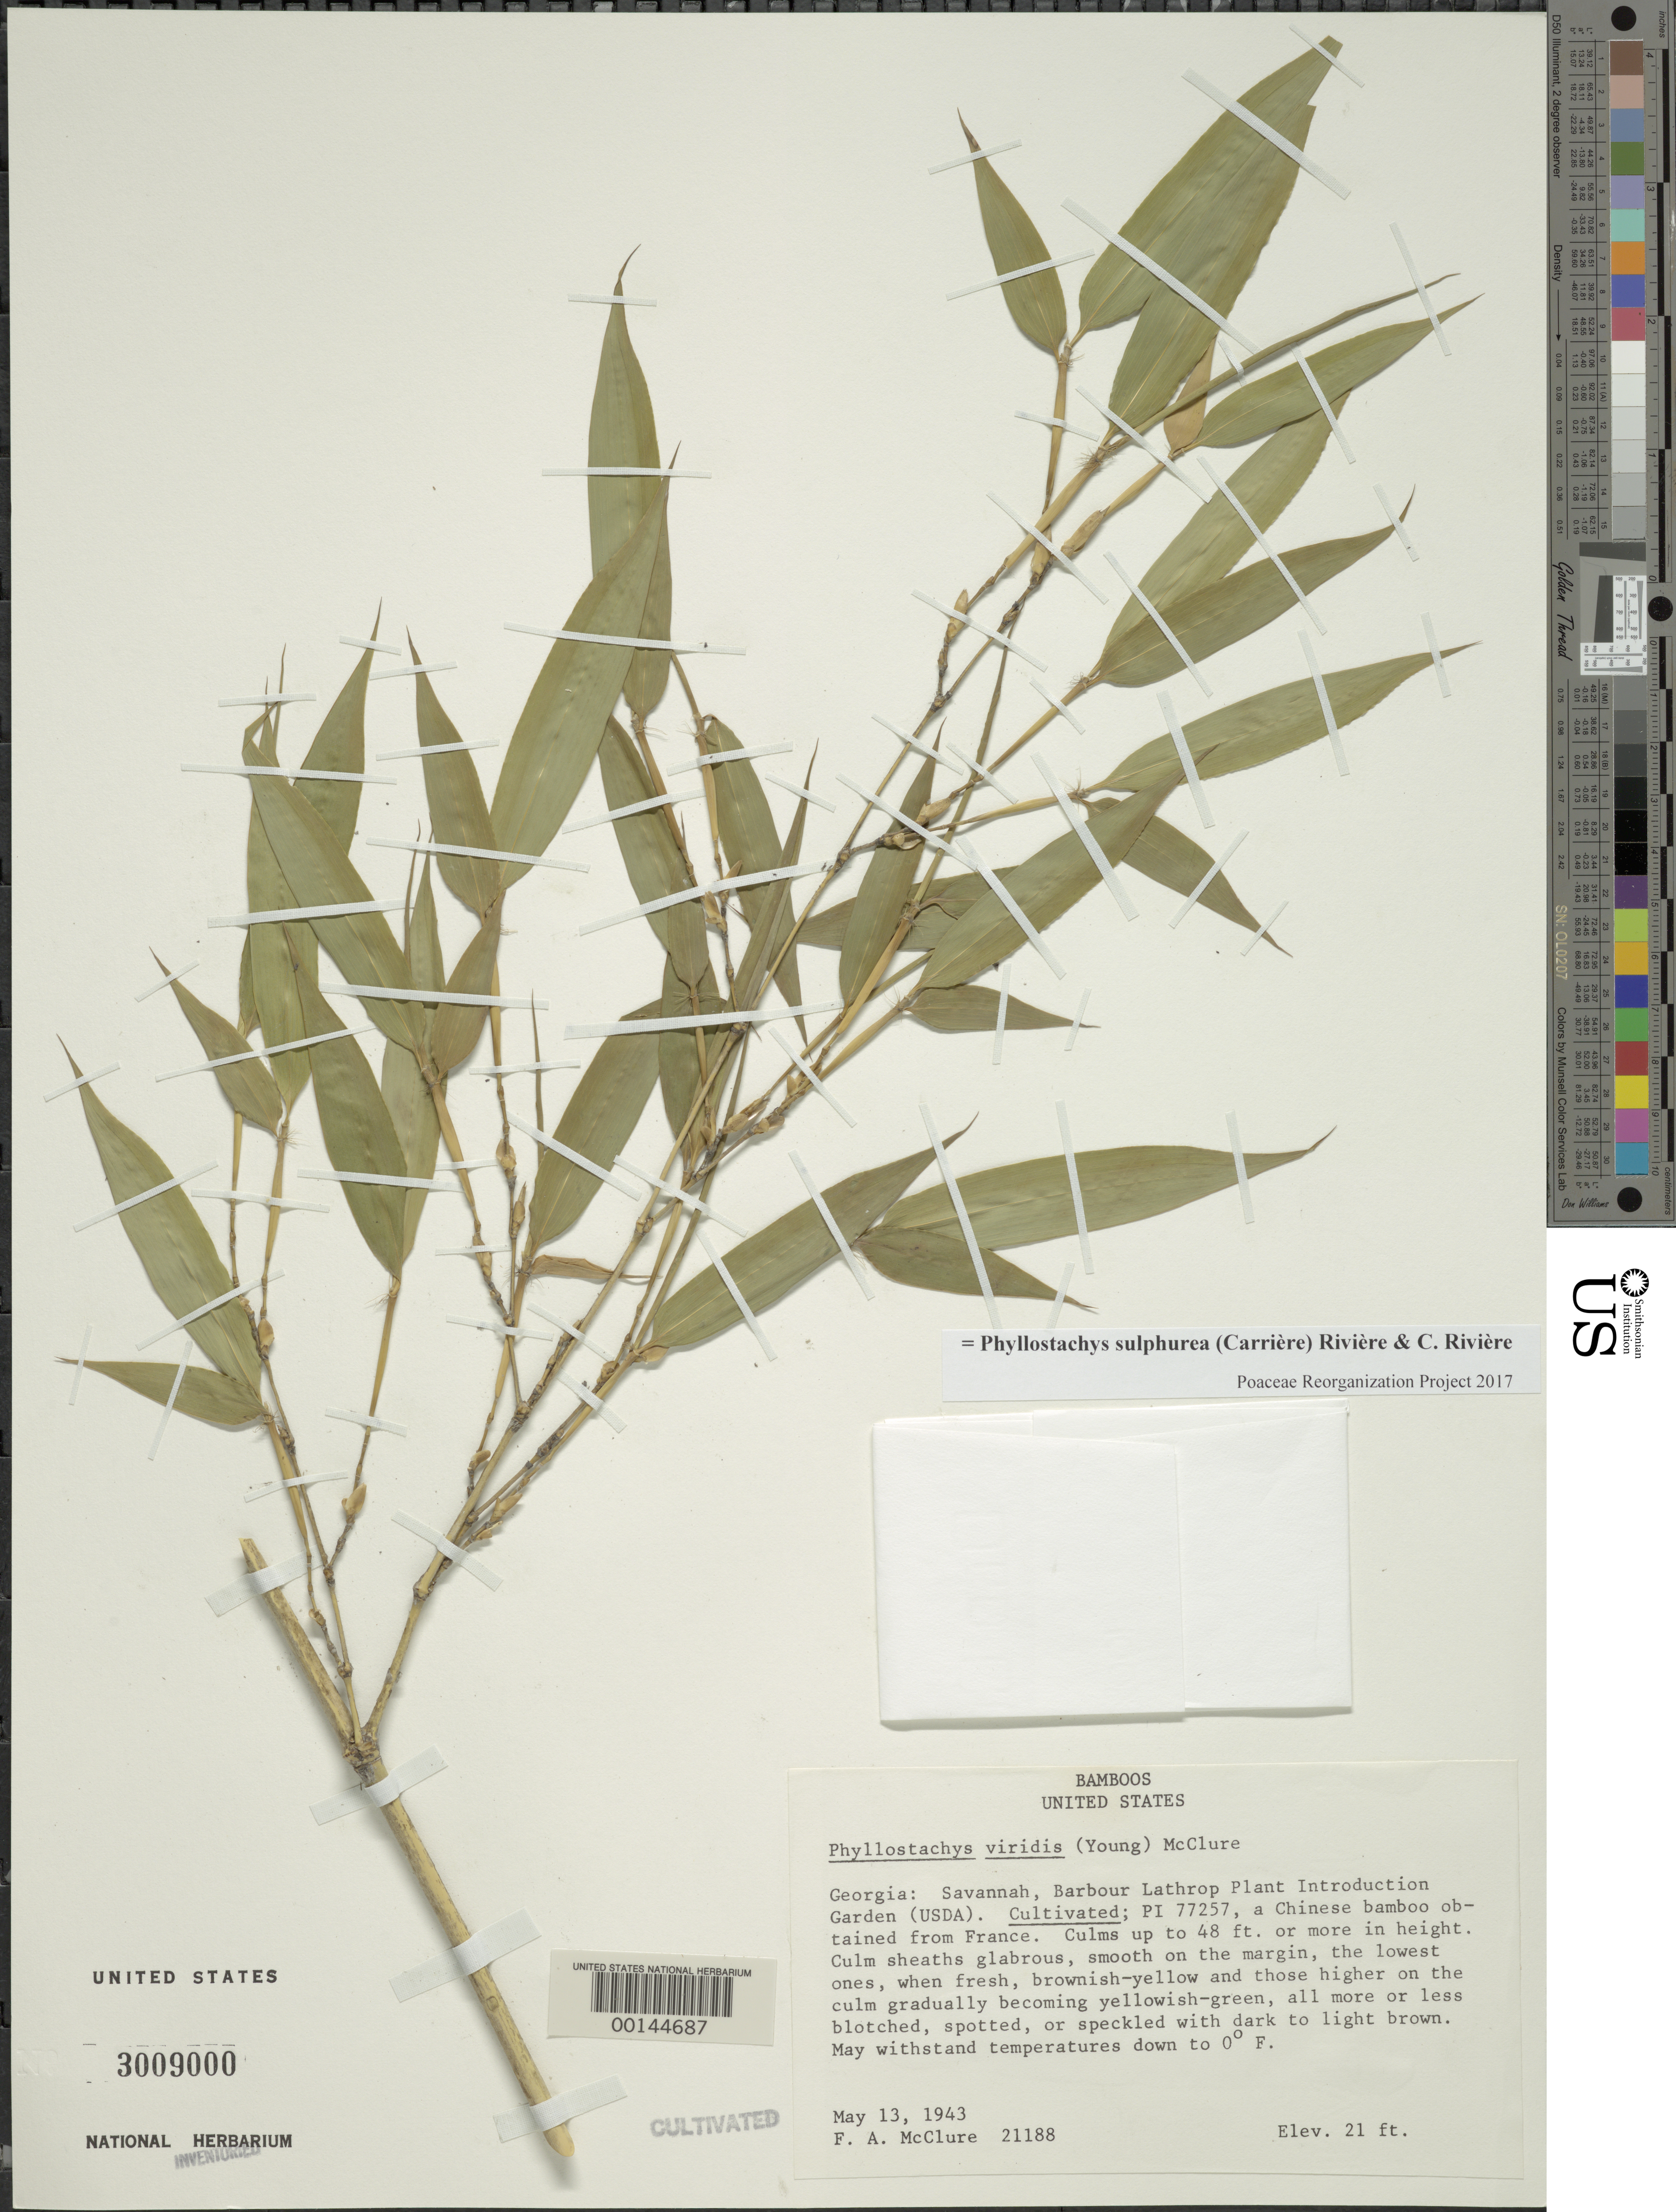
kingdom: Plantae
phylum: Tracheophyta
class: Liliopsida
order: Poales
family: Poaceae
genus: Phyllostachys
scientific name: Phyllostachys sulphurea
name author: (Carrière) Rivière & C. Rivière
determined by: Poaceae Reorganization Project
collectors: F. A. McClure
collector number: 21188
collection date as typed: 13 May 1943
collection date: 1943-05-13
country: United States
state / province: Georgia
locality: Savannah, barbour lathrop p.i. garden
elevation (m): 6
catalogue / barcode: US 3009000